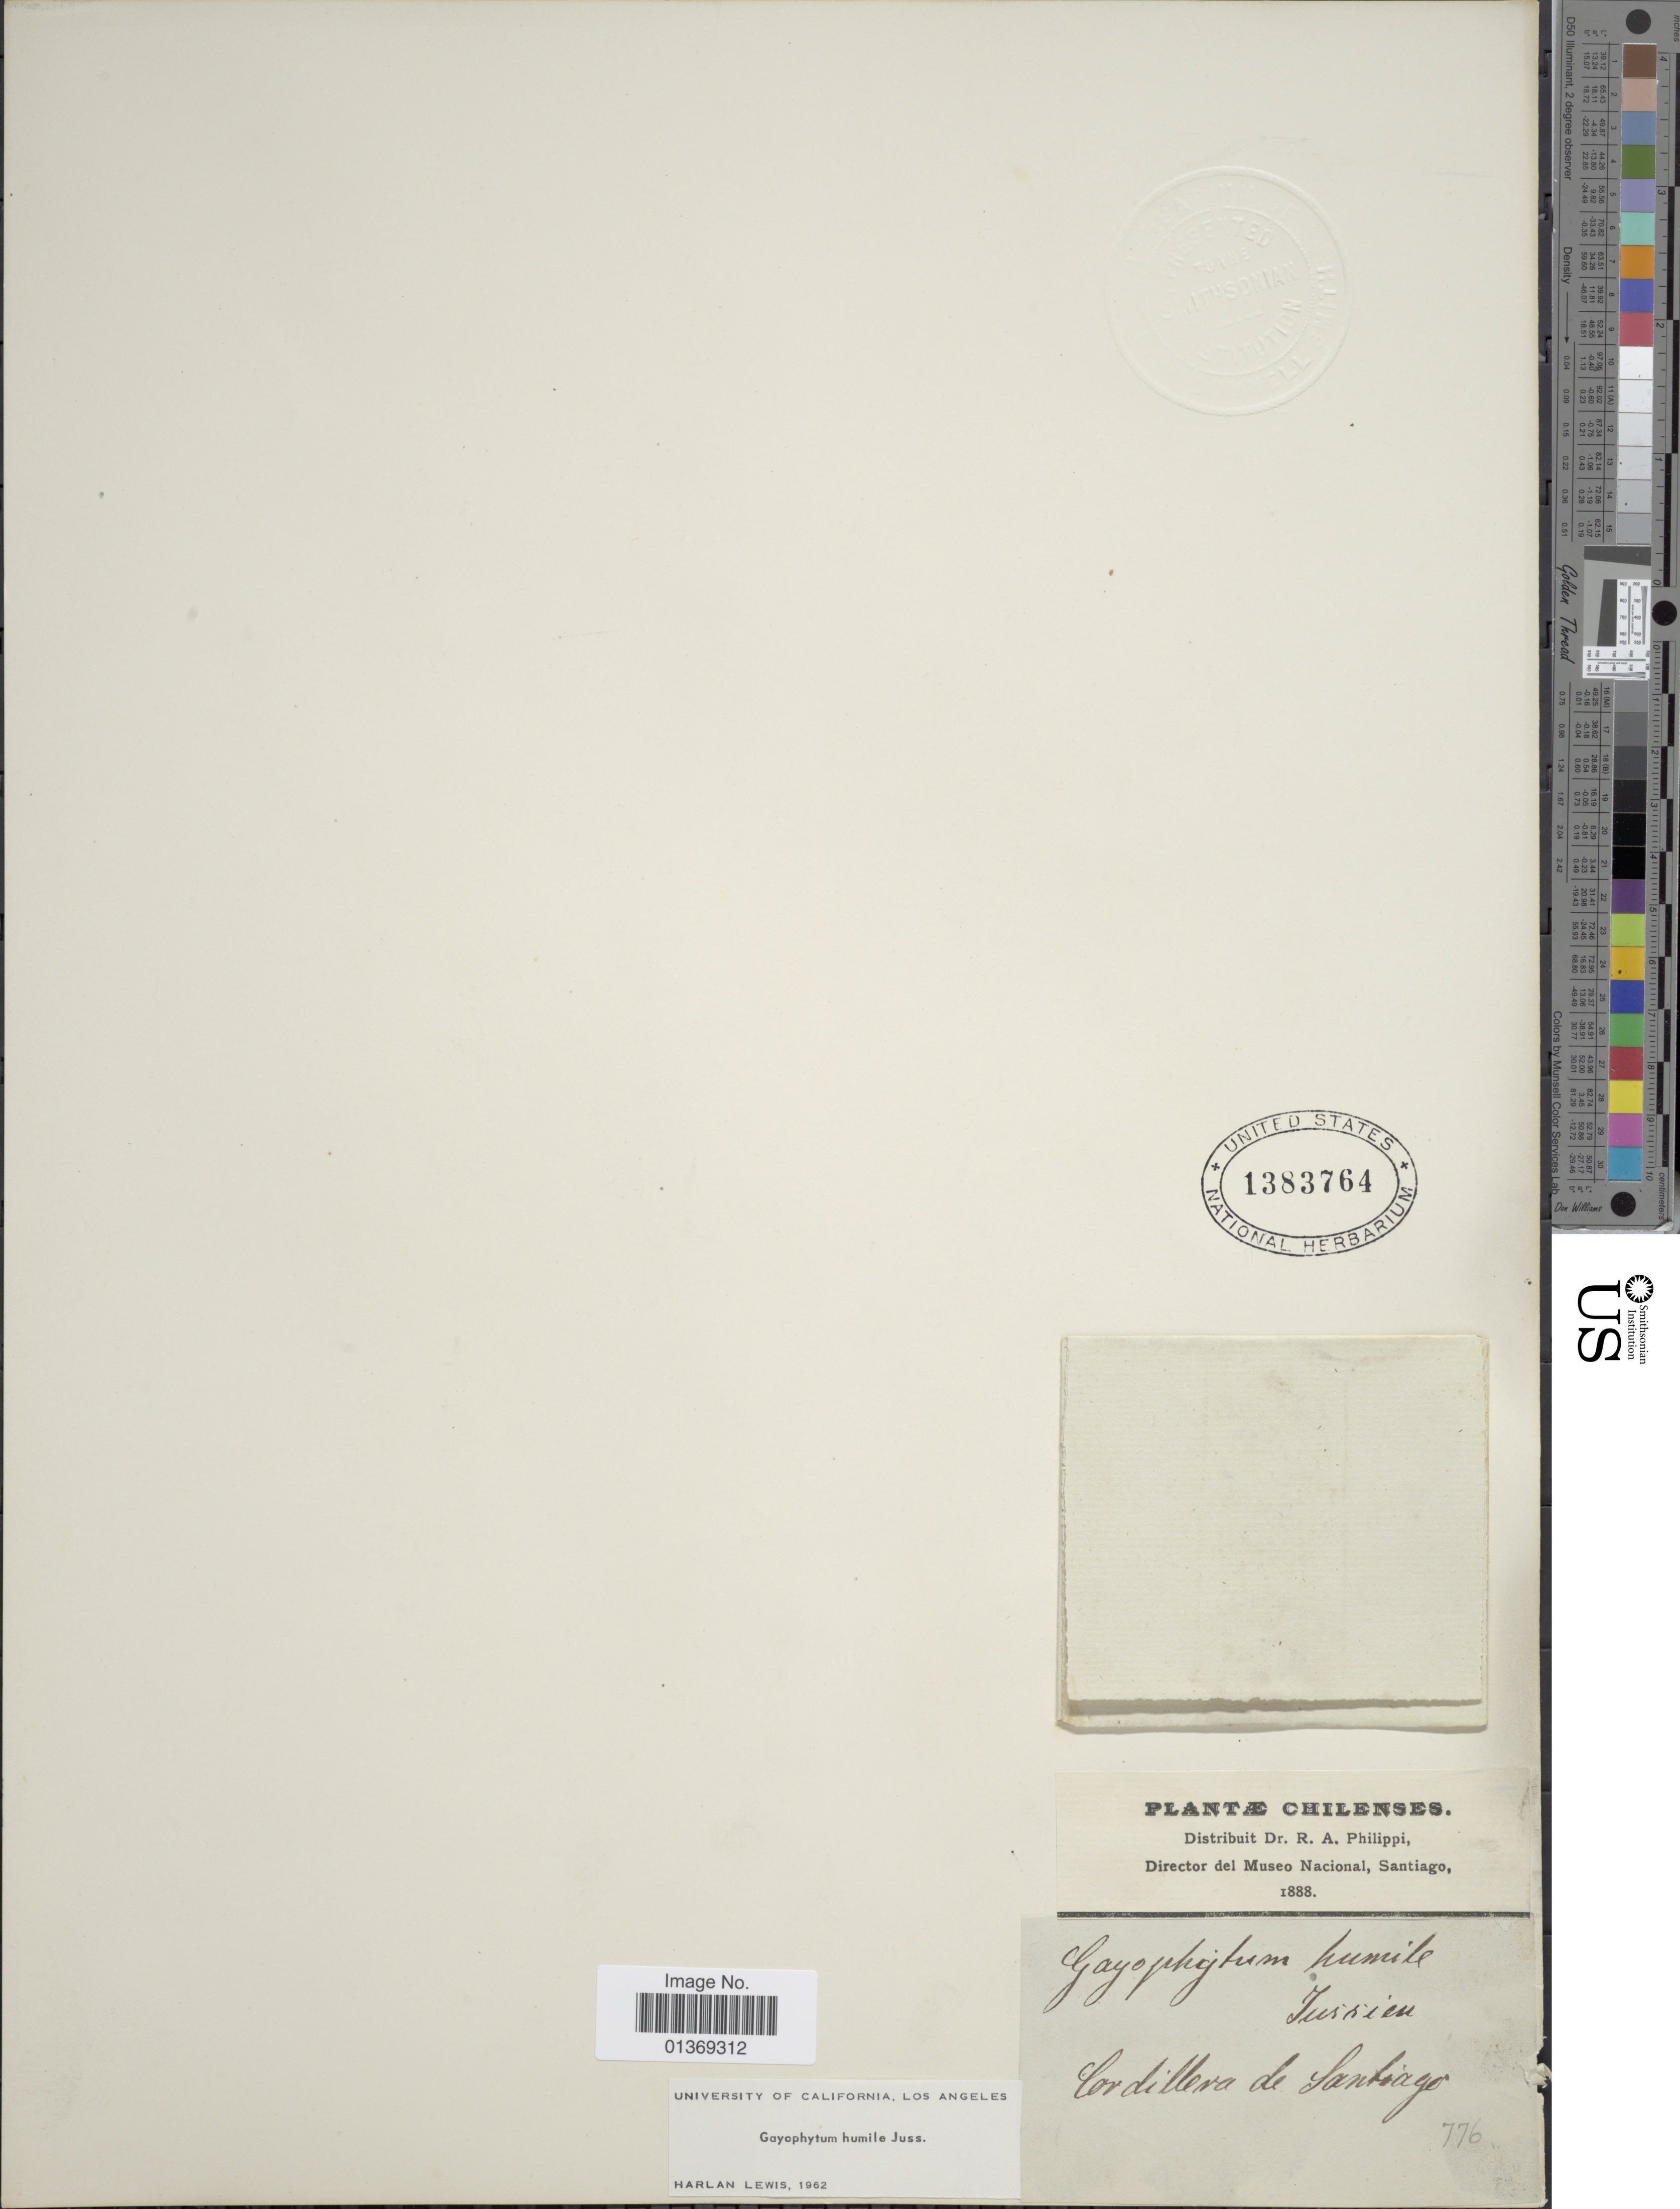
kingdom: Plantae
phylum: Tracheophyta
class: Magnoliopsida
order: Myrtales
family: Onagraceae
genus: Gayophytum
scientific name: Gayophytum humile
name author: A. Juss.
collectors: R. A. Philippi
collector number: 776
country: Chile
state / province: Región Metropolitana (RM)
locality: Cordillera de Santiago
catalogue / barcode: US 1383764